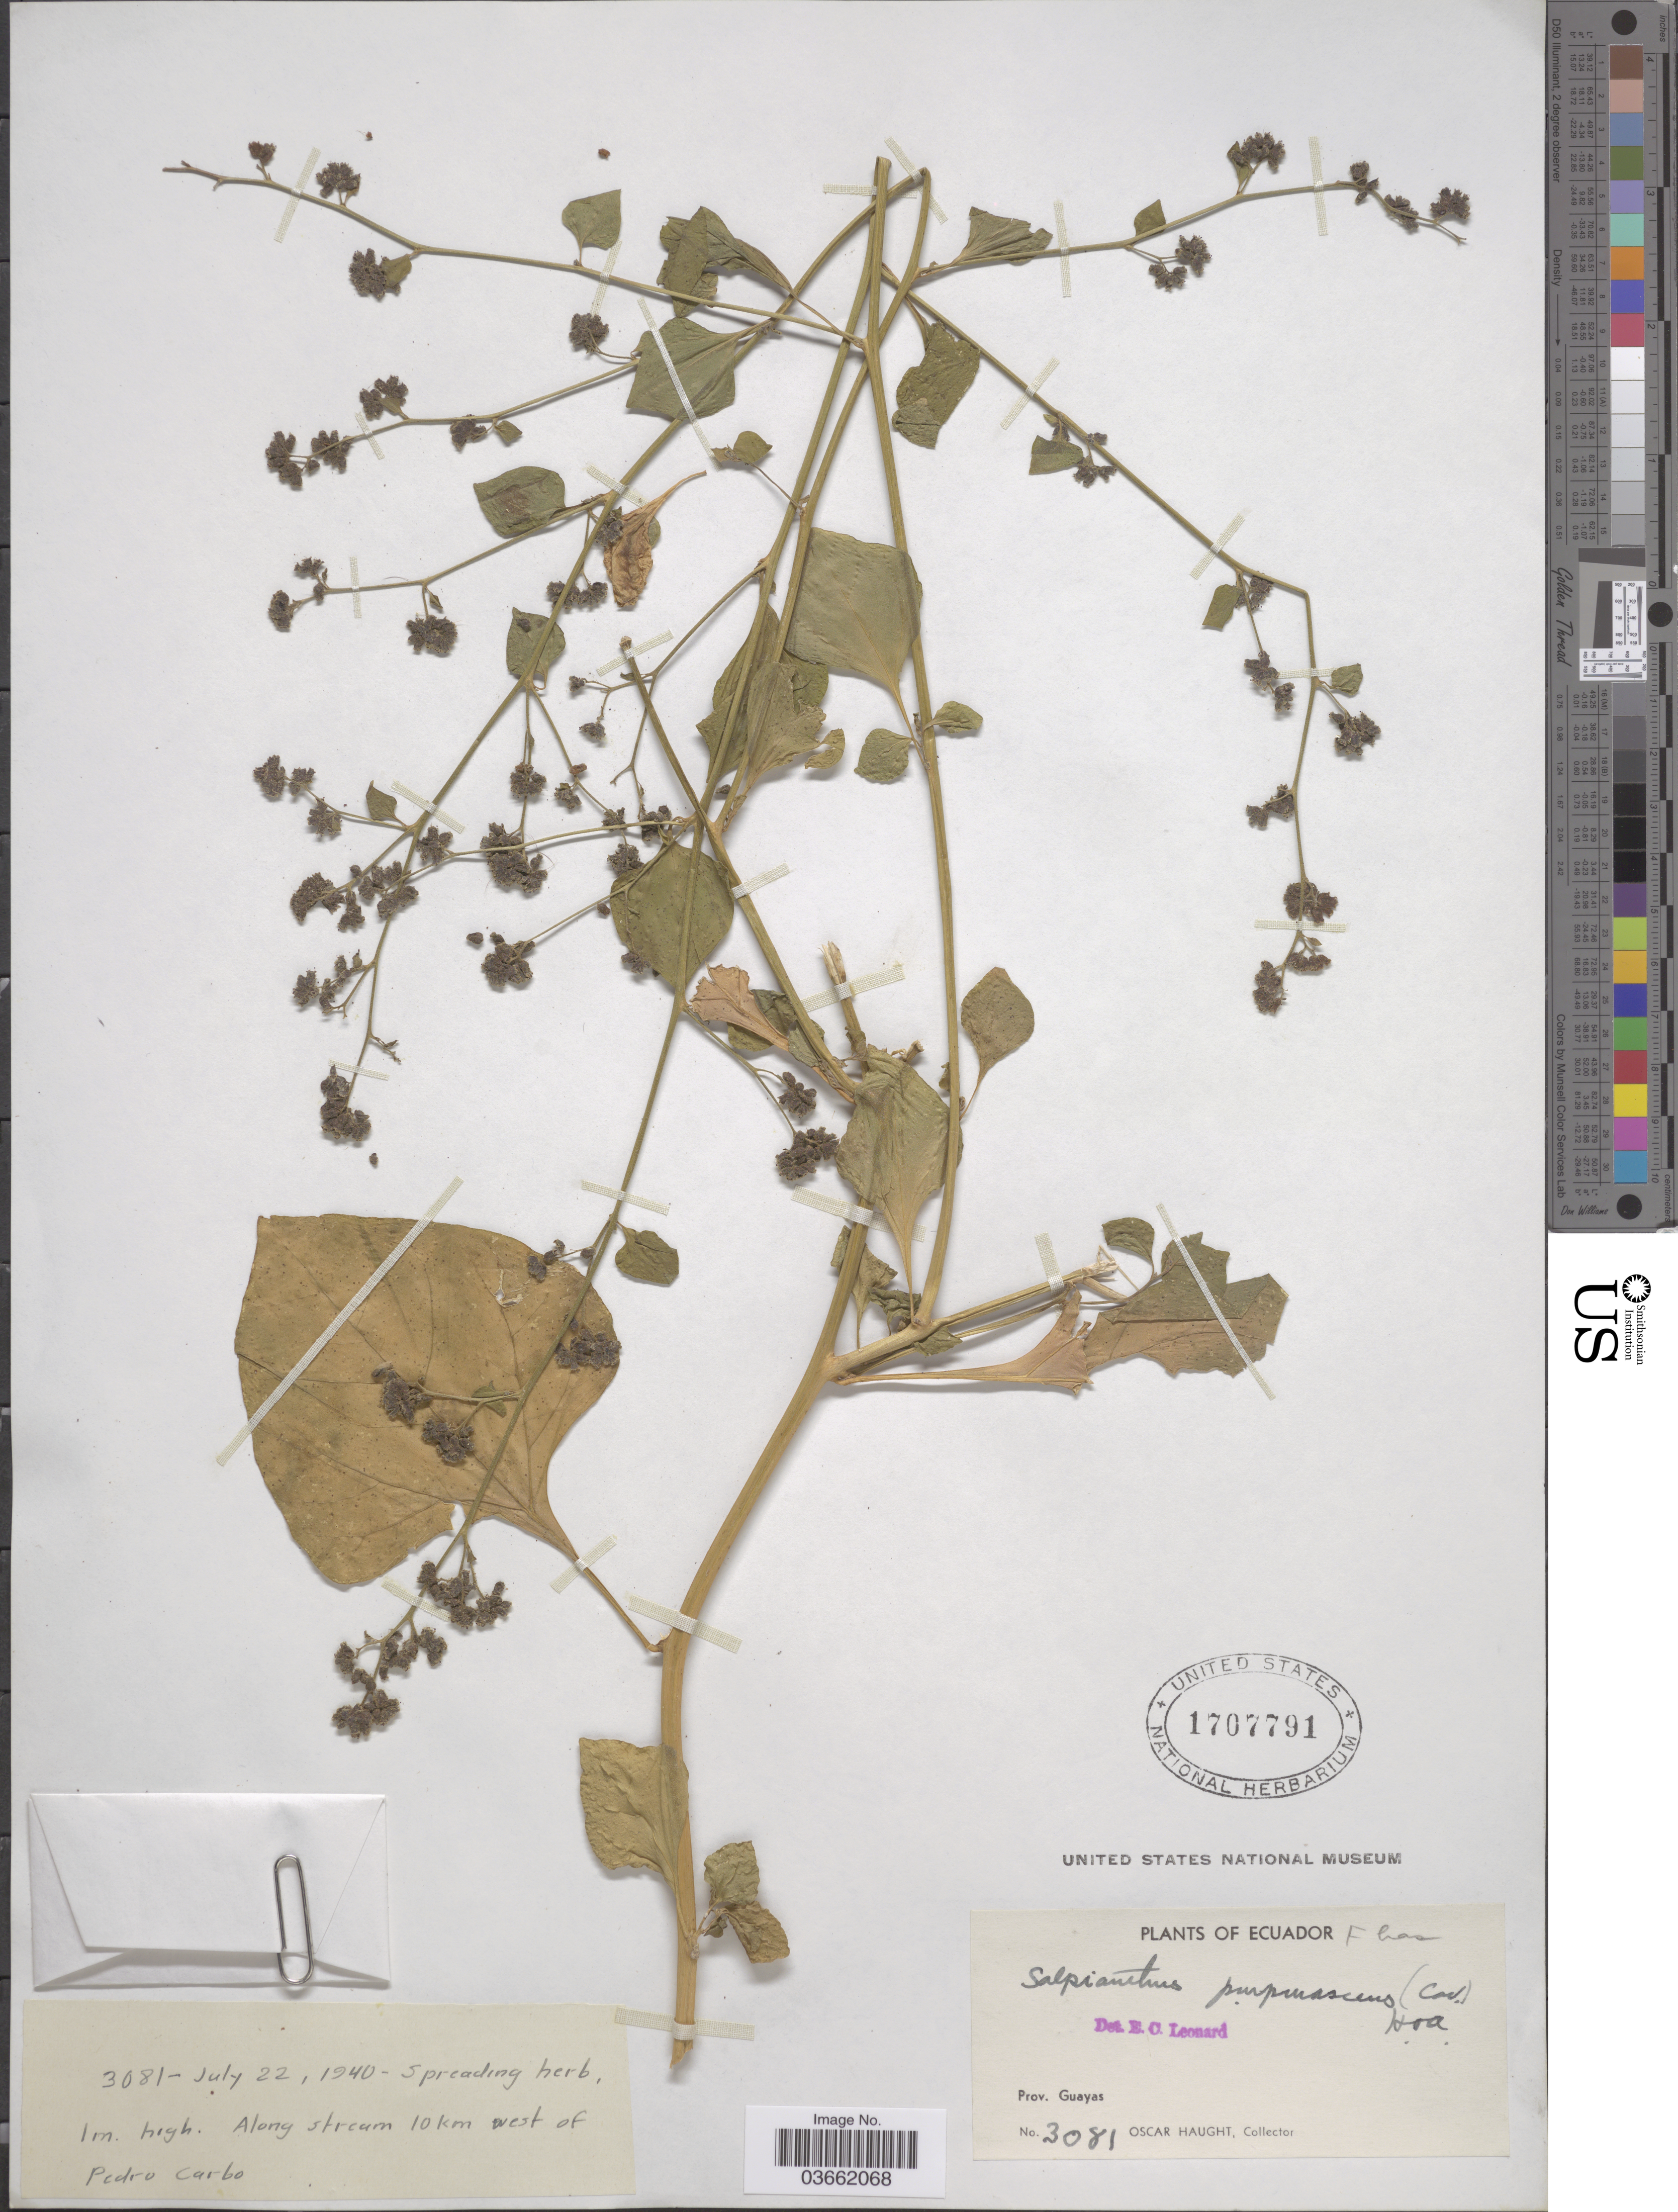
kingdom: Plantae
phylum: Tracheophyta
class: Magnoliopsida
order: Caryophyllales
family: Nyctaginaceae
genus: Salpianthus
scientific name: Salpianthus purpurascens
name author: (Cav. ex Lag.) Hook. & Arn.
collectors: O. Haught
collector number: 3081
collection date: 1940-07-22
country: Ecuador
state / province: Guayas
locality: Along stream 10 km west of Pedro Carbo.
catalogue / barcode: US 1707791